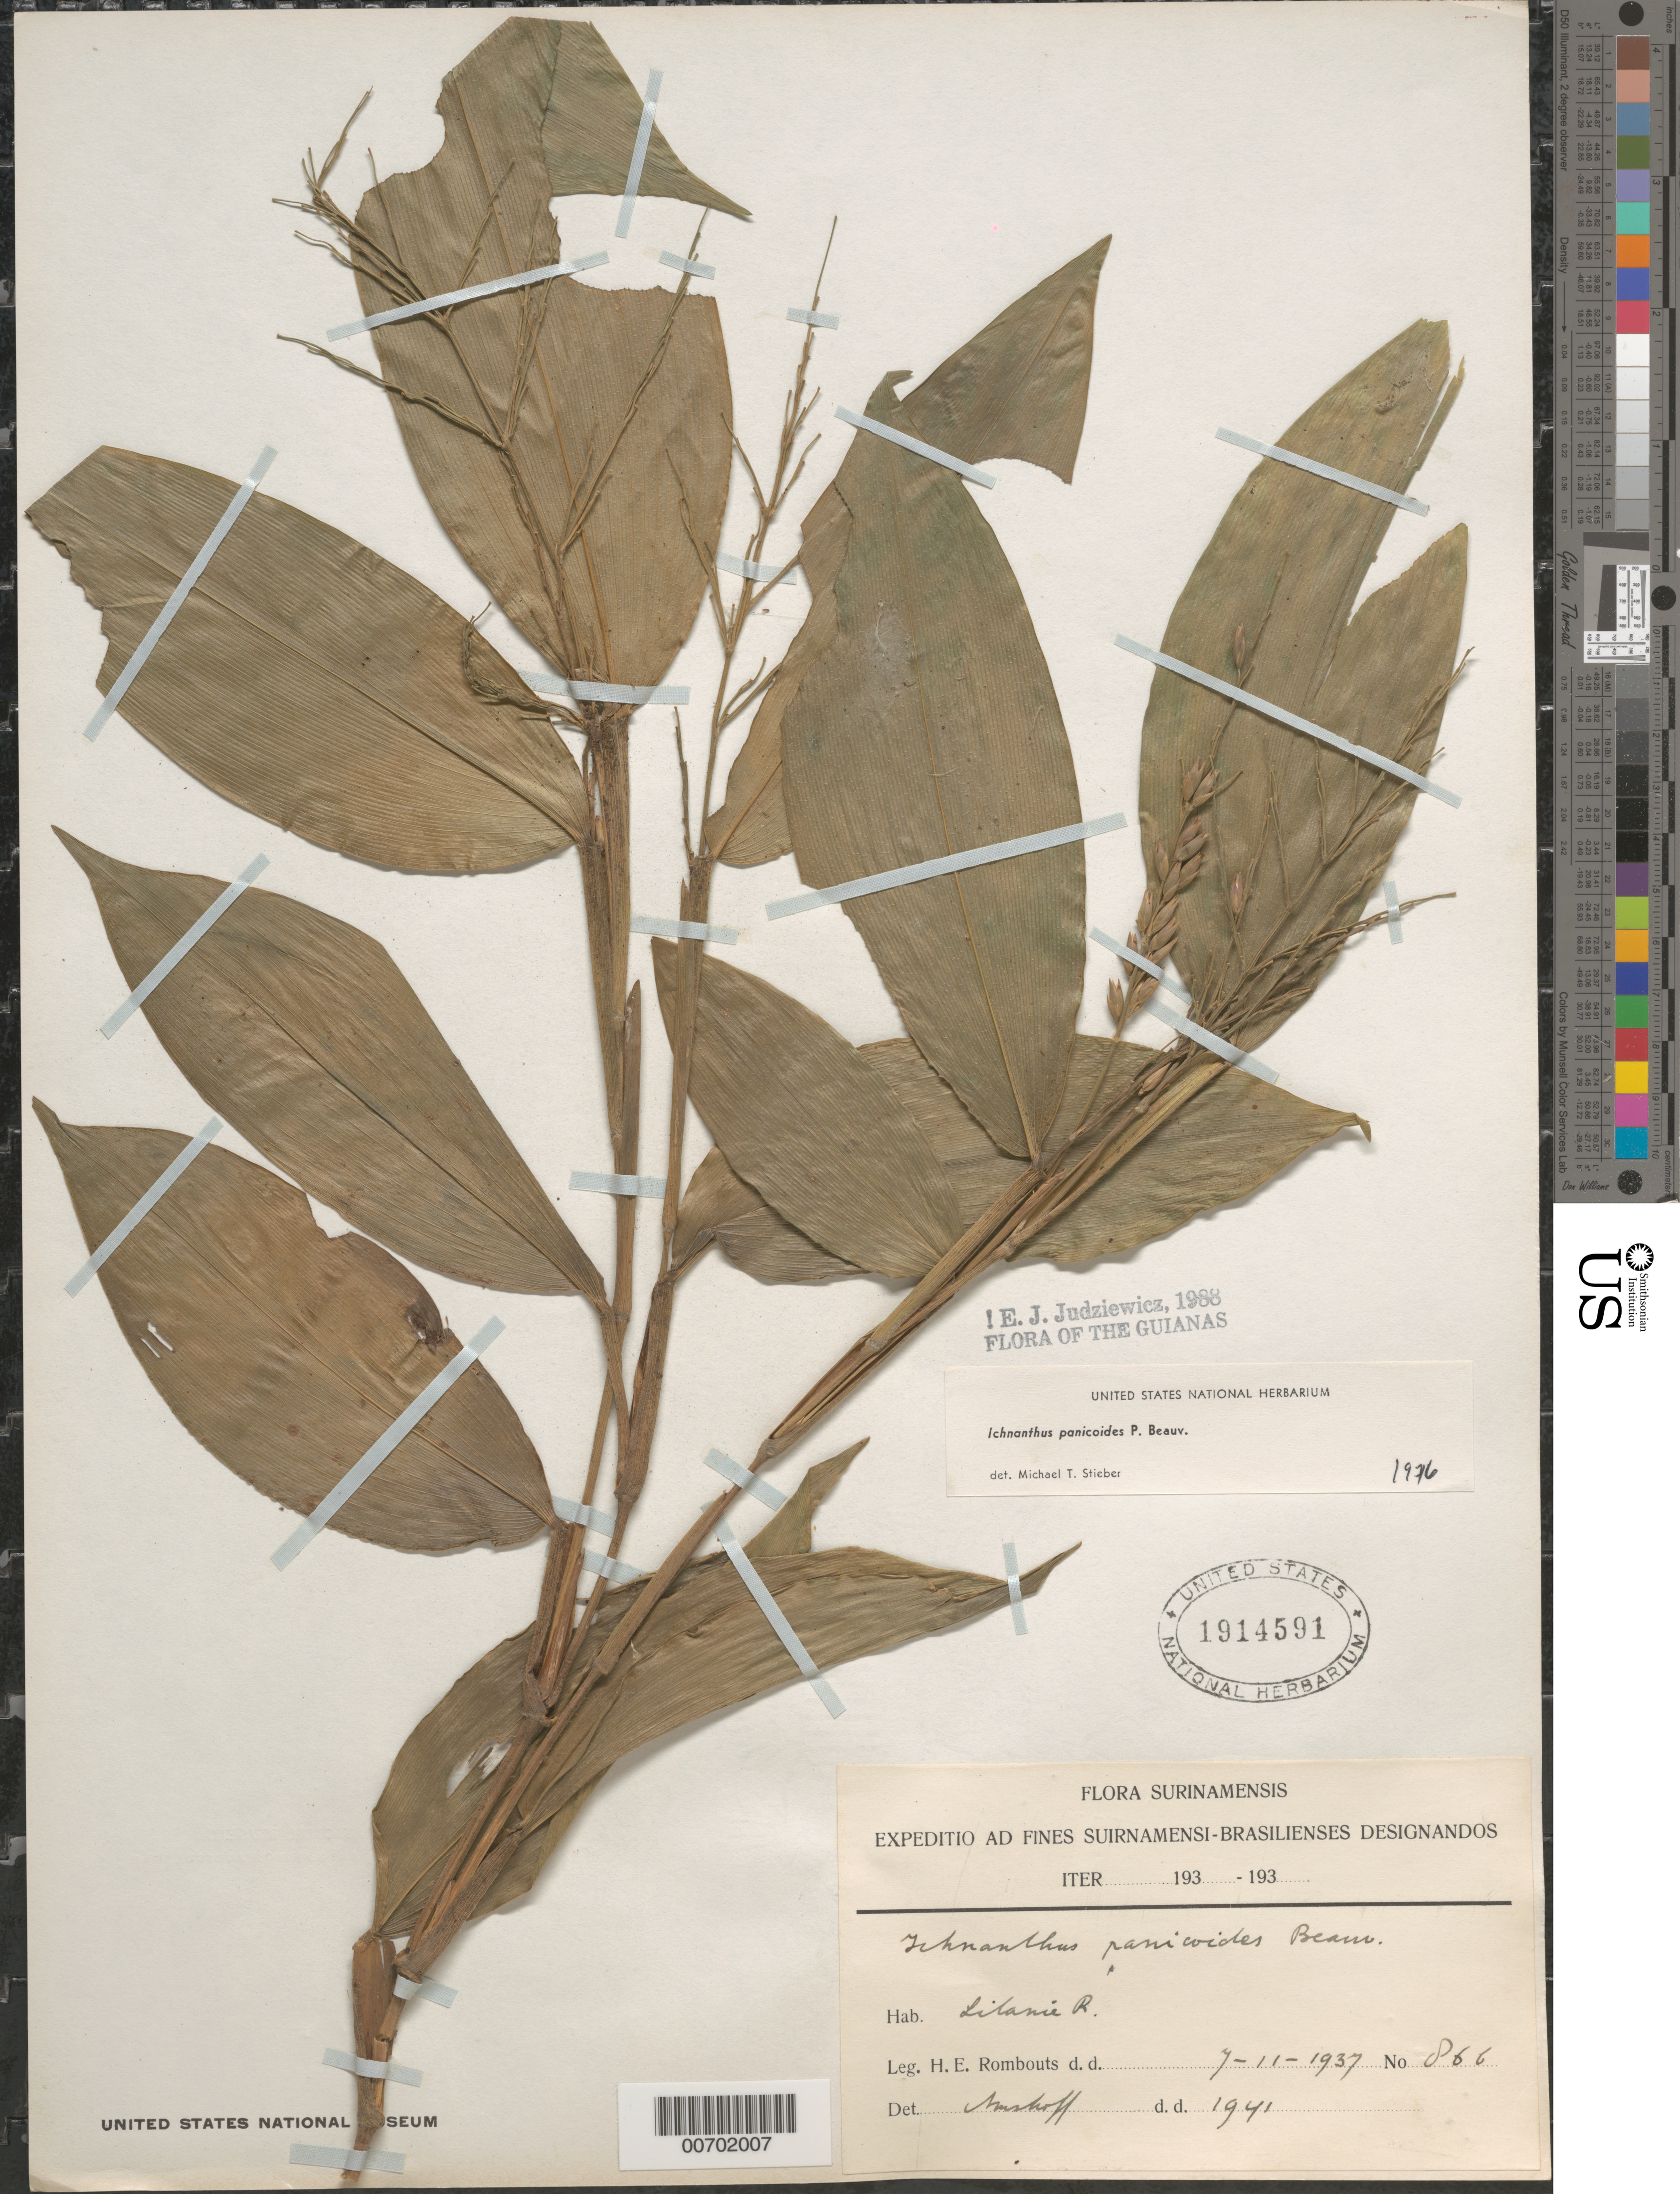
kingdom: Plantae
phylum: Tracheophyta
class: Liliopsida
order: Poales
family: Poaceae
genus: Ichnanthus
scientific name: Ichnanthus panicoides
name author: P. Beauv.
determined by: Judziewicz, E. J.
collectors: H. Rombouts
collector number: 866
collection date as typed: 7-Nov-37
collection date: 1937-11-07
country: Suriname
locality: Litani R., Tumuc-Humac range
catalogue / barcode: US 1914591